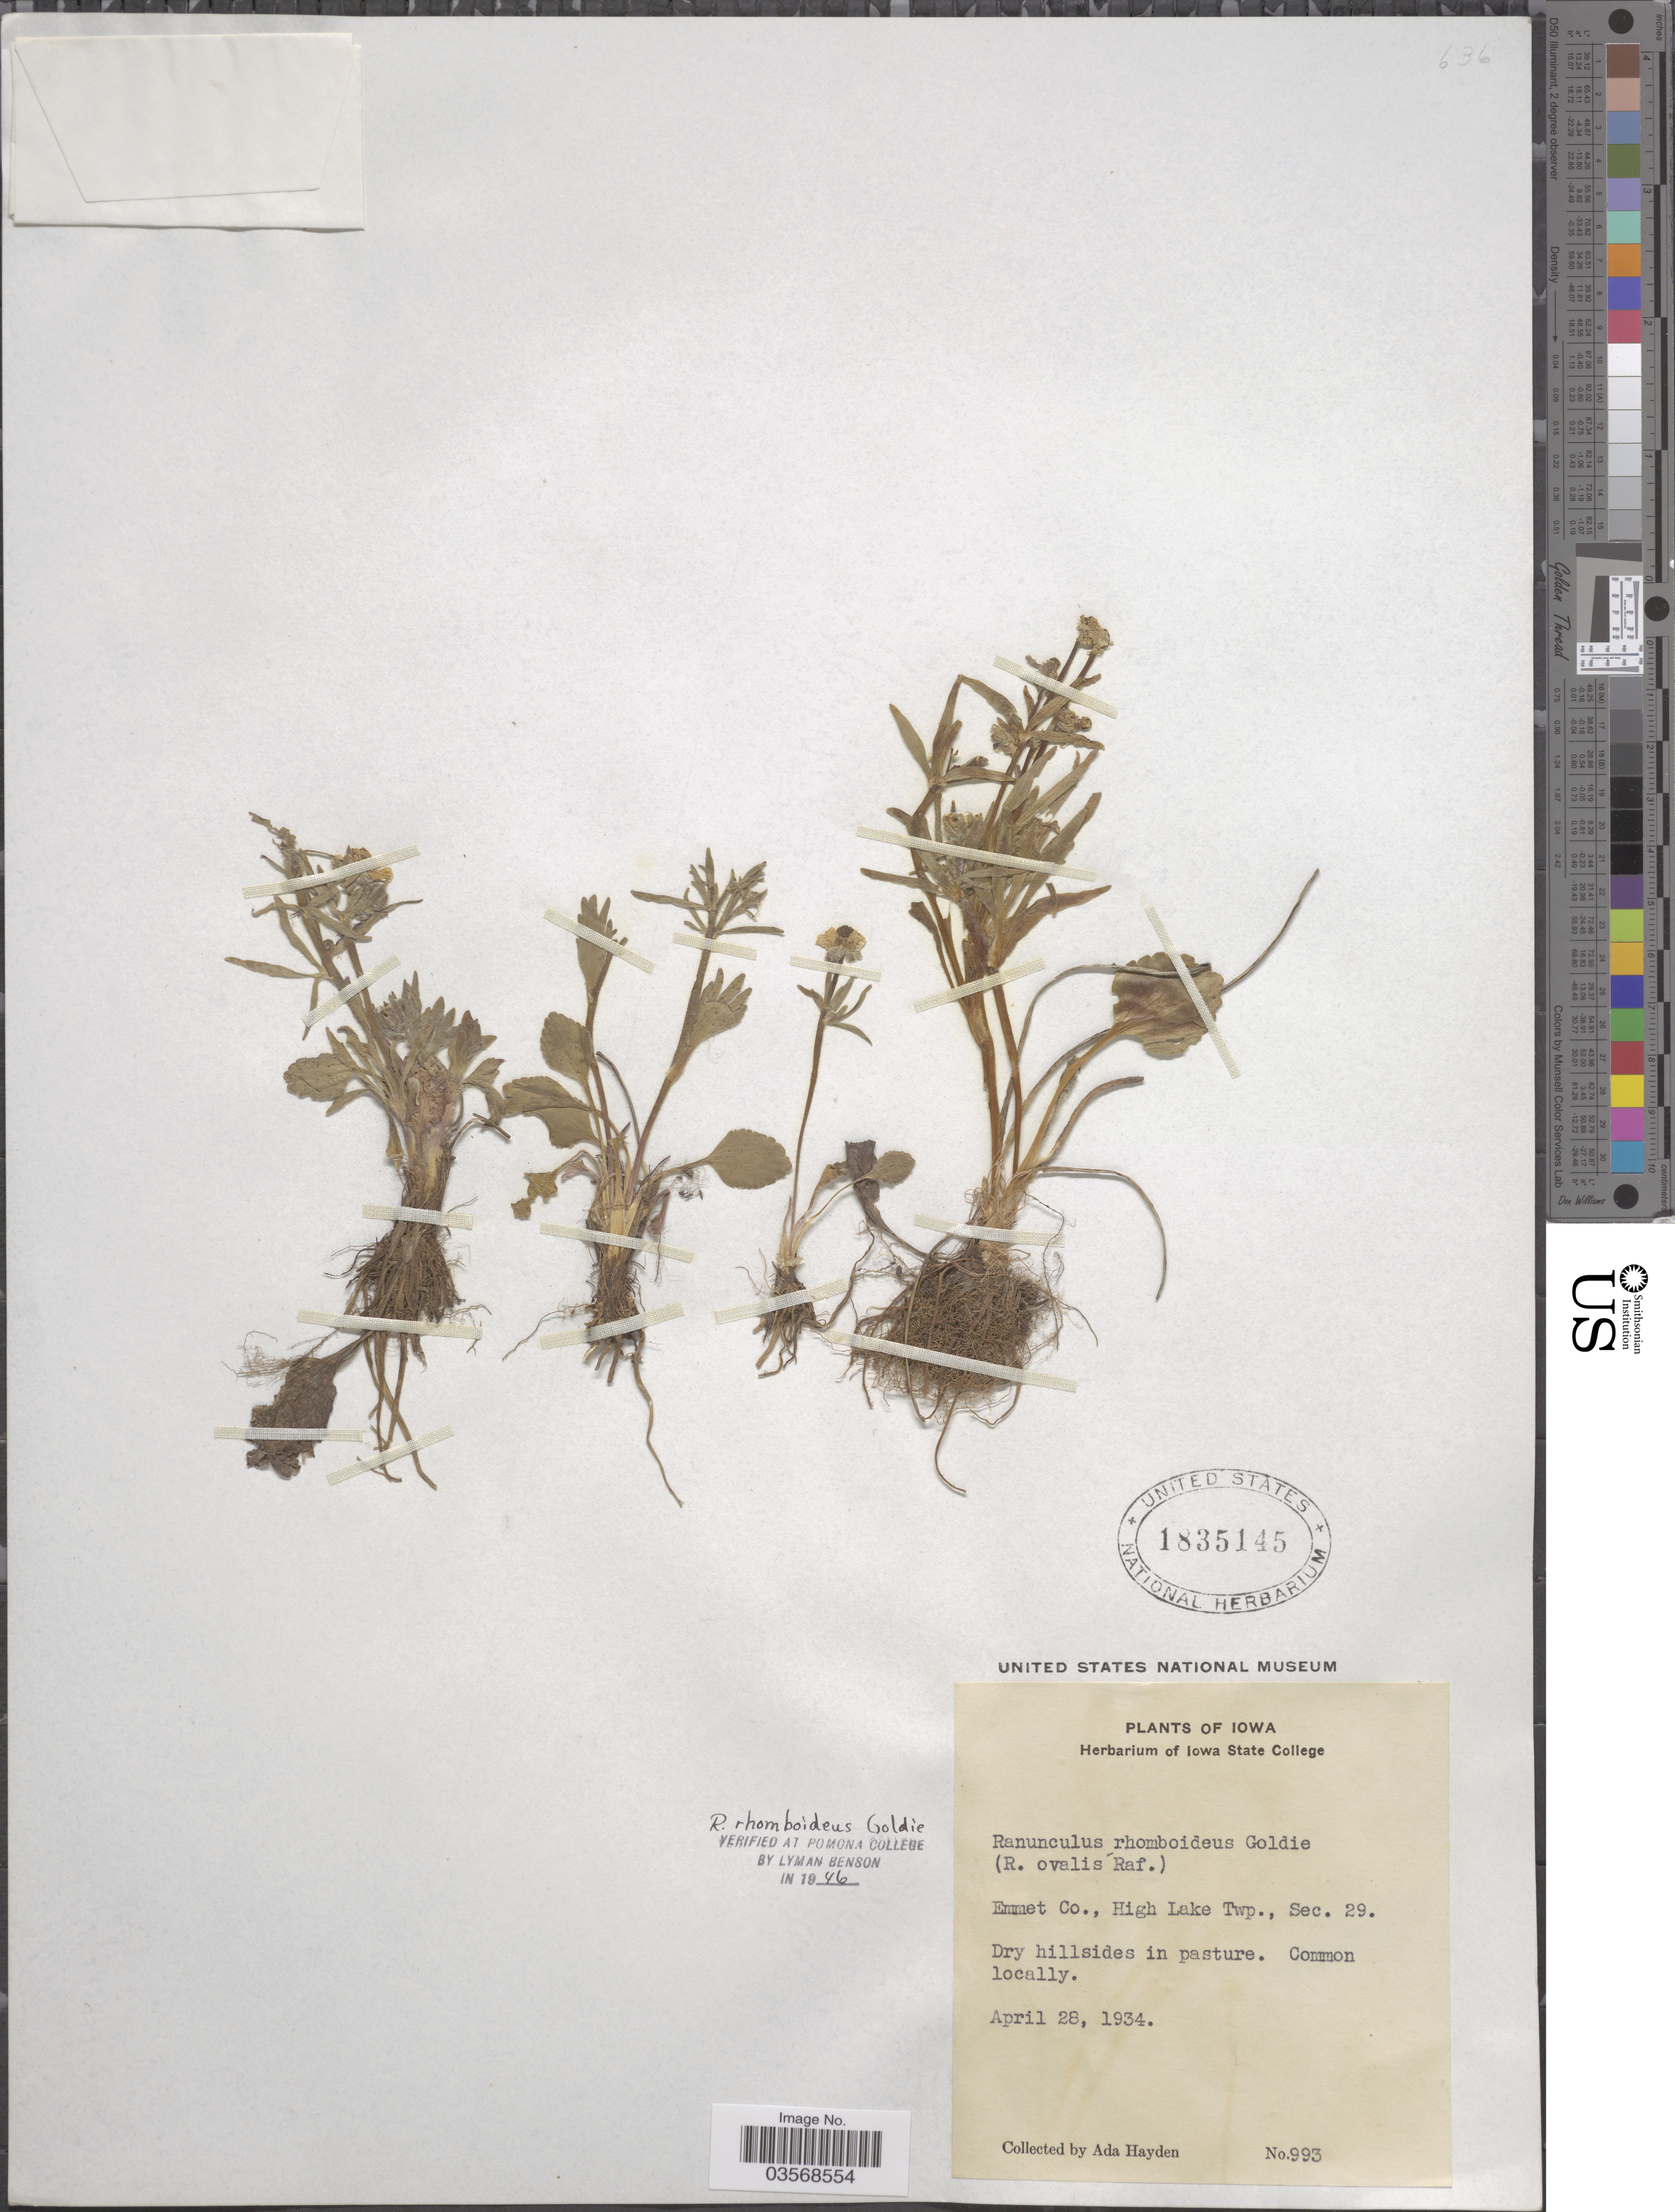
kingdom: Plantae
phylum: Tracheophyta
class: Magnoliopsida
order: Ranunculales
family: Ranunculaceae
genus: Ranunculus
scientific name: Ranunculus ovalis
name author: Raf.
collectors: Ada Hayden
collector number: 993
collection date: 1934-04-28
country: United States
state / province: Iowa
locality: Emmet Co., High Lake Twp., Sec. 29. Dry hillsides in pasture.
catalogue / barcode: US 1835145